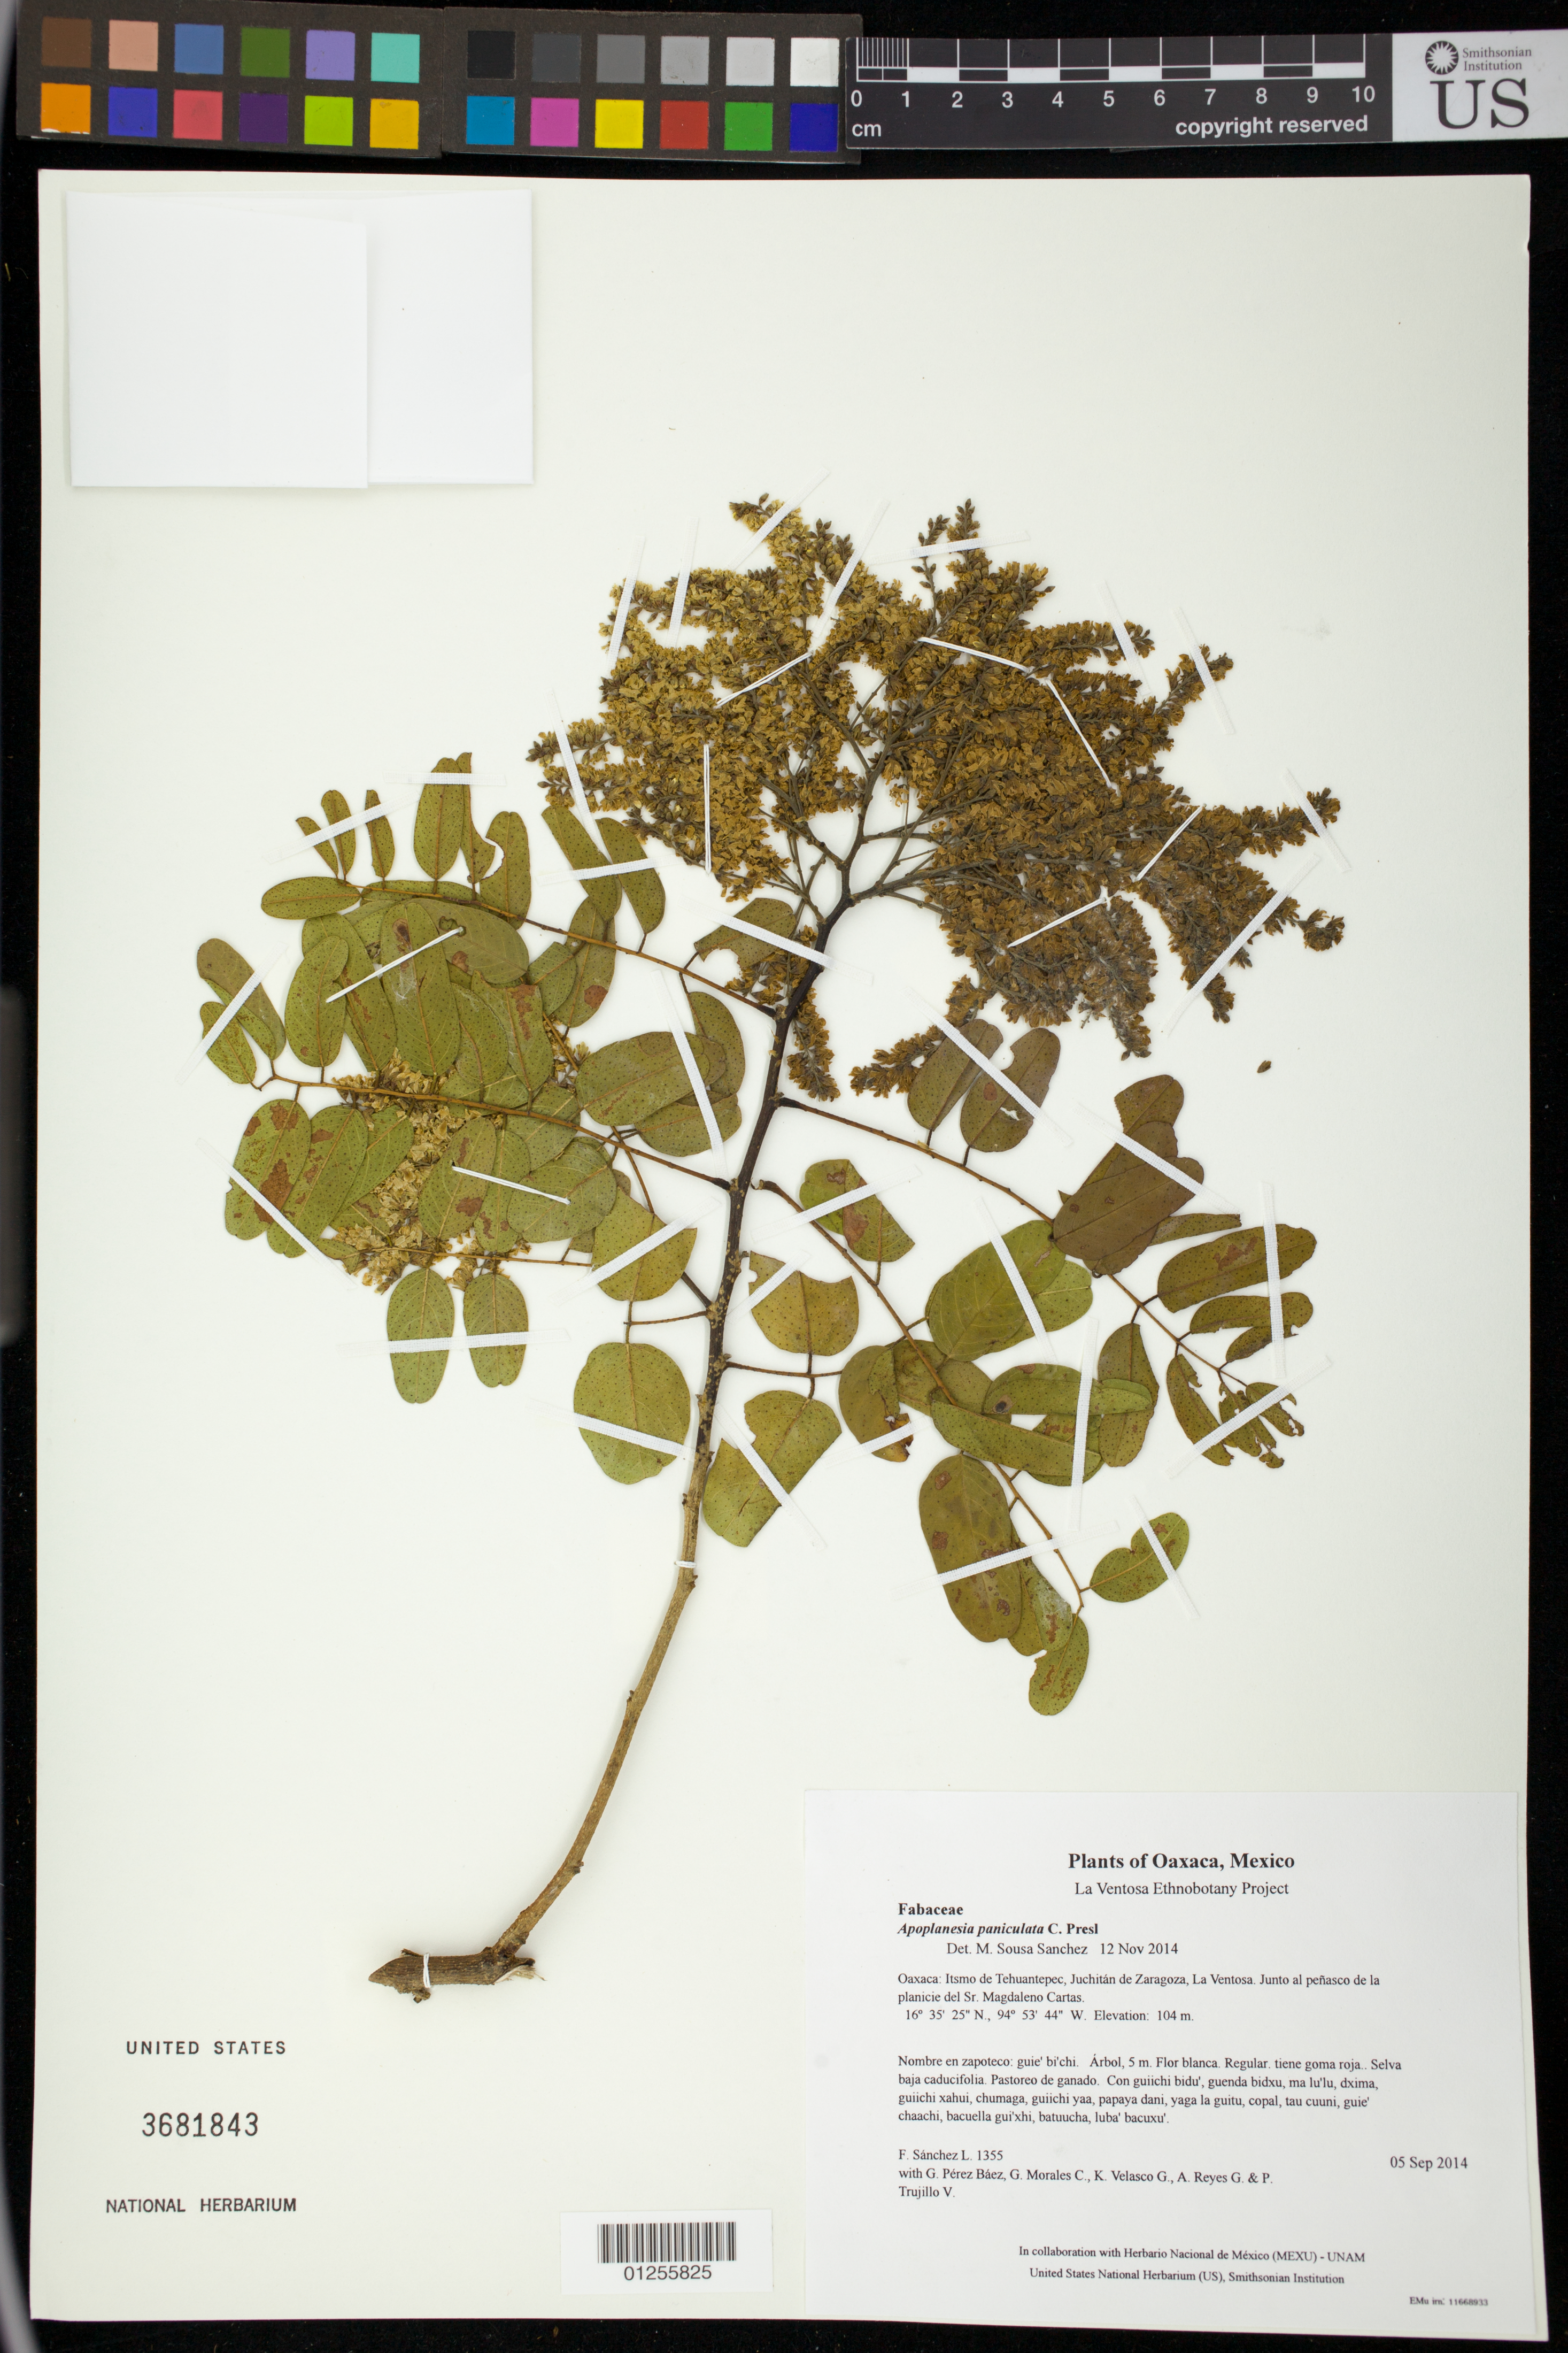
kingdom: Plantae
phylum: Tracheophyta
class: Magnoliopsida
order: Fabales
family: Fabaceae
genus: Apoplanesia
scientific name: Apoplanesia paniculata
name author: C. Presl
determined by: Sousa S., Mario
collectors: F. Sánchez L., G. Pérez Báez, G. Morales C., K. Velasco G., A. Reyes G. & P. Trujillo V.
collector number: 1355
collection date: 2014-09-05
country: Mexico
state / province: Oaxaca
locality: Itsmo de Tehuantepec, Juchitán de Zaragoza, La Ventosa. Junto al peñasco de la planicie del Sr. Magdaleno Cartas.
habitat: Selva baja caducifolia. Pastoreo de ganado.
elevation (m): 104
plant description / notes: JEBOT, MEXU, SERO, US; Yaga. 5 m. Guie' naquichi'. Nuu.; palo de sangre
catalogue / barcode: US 3681843